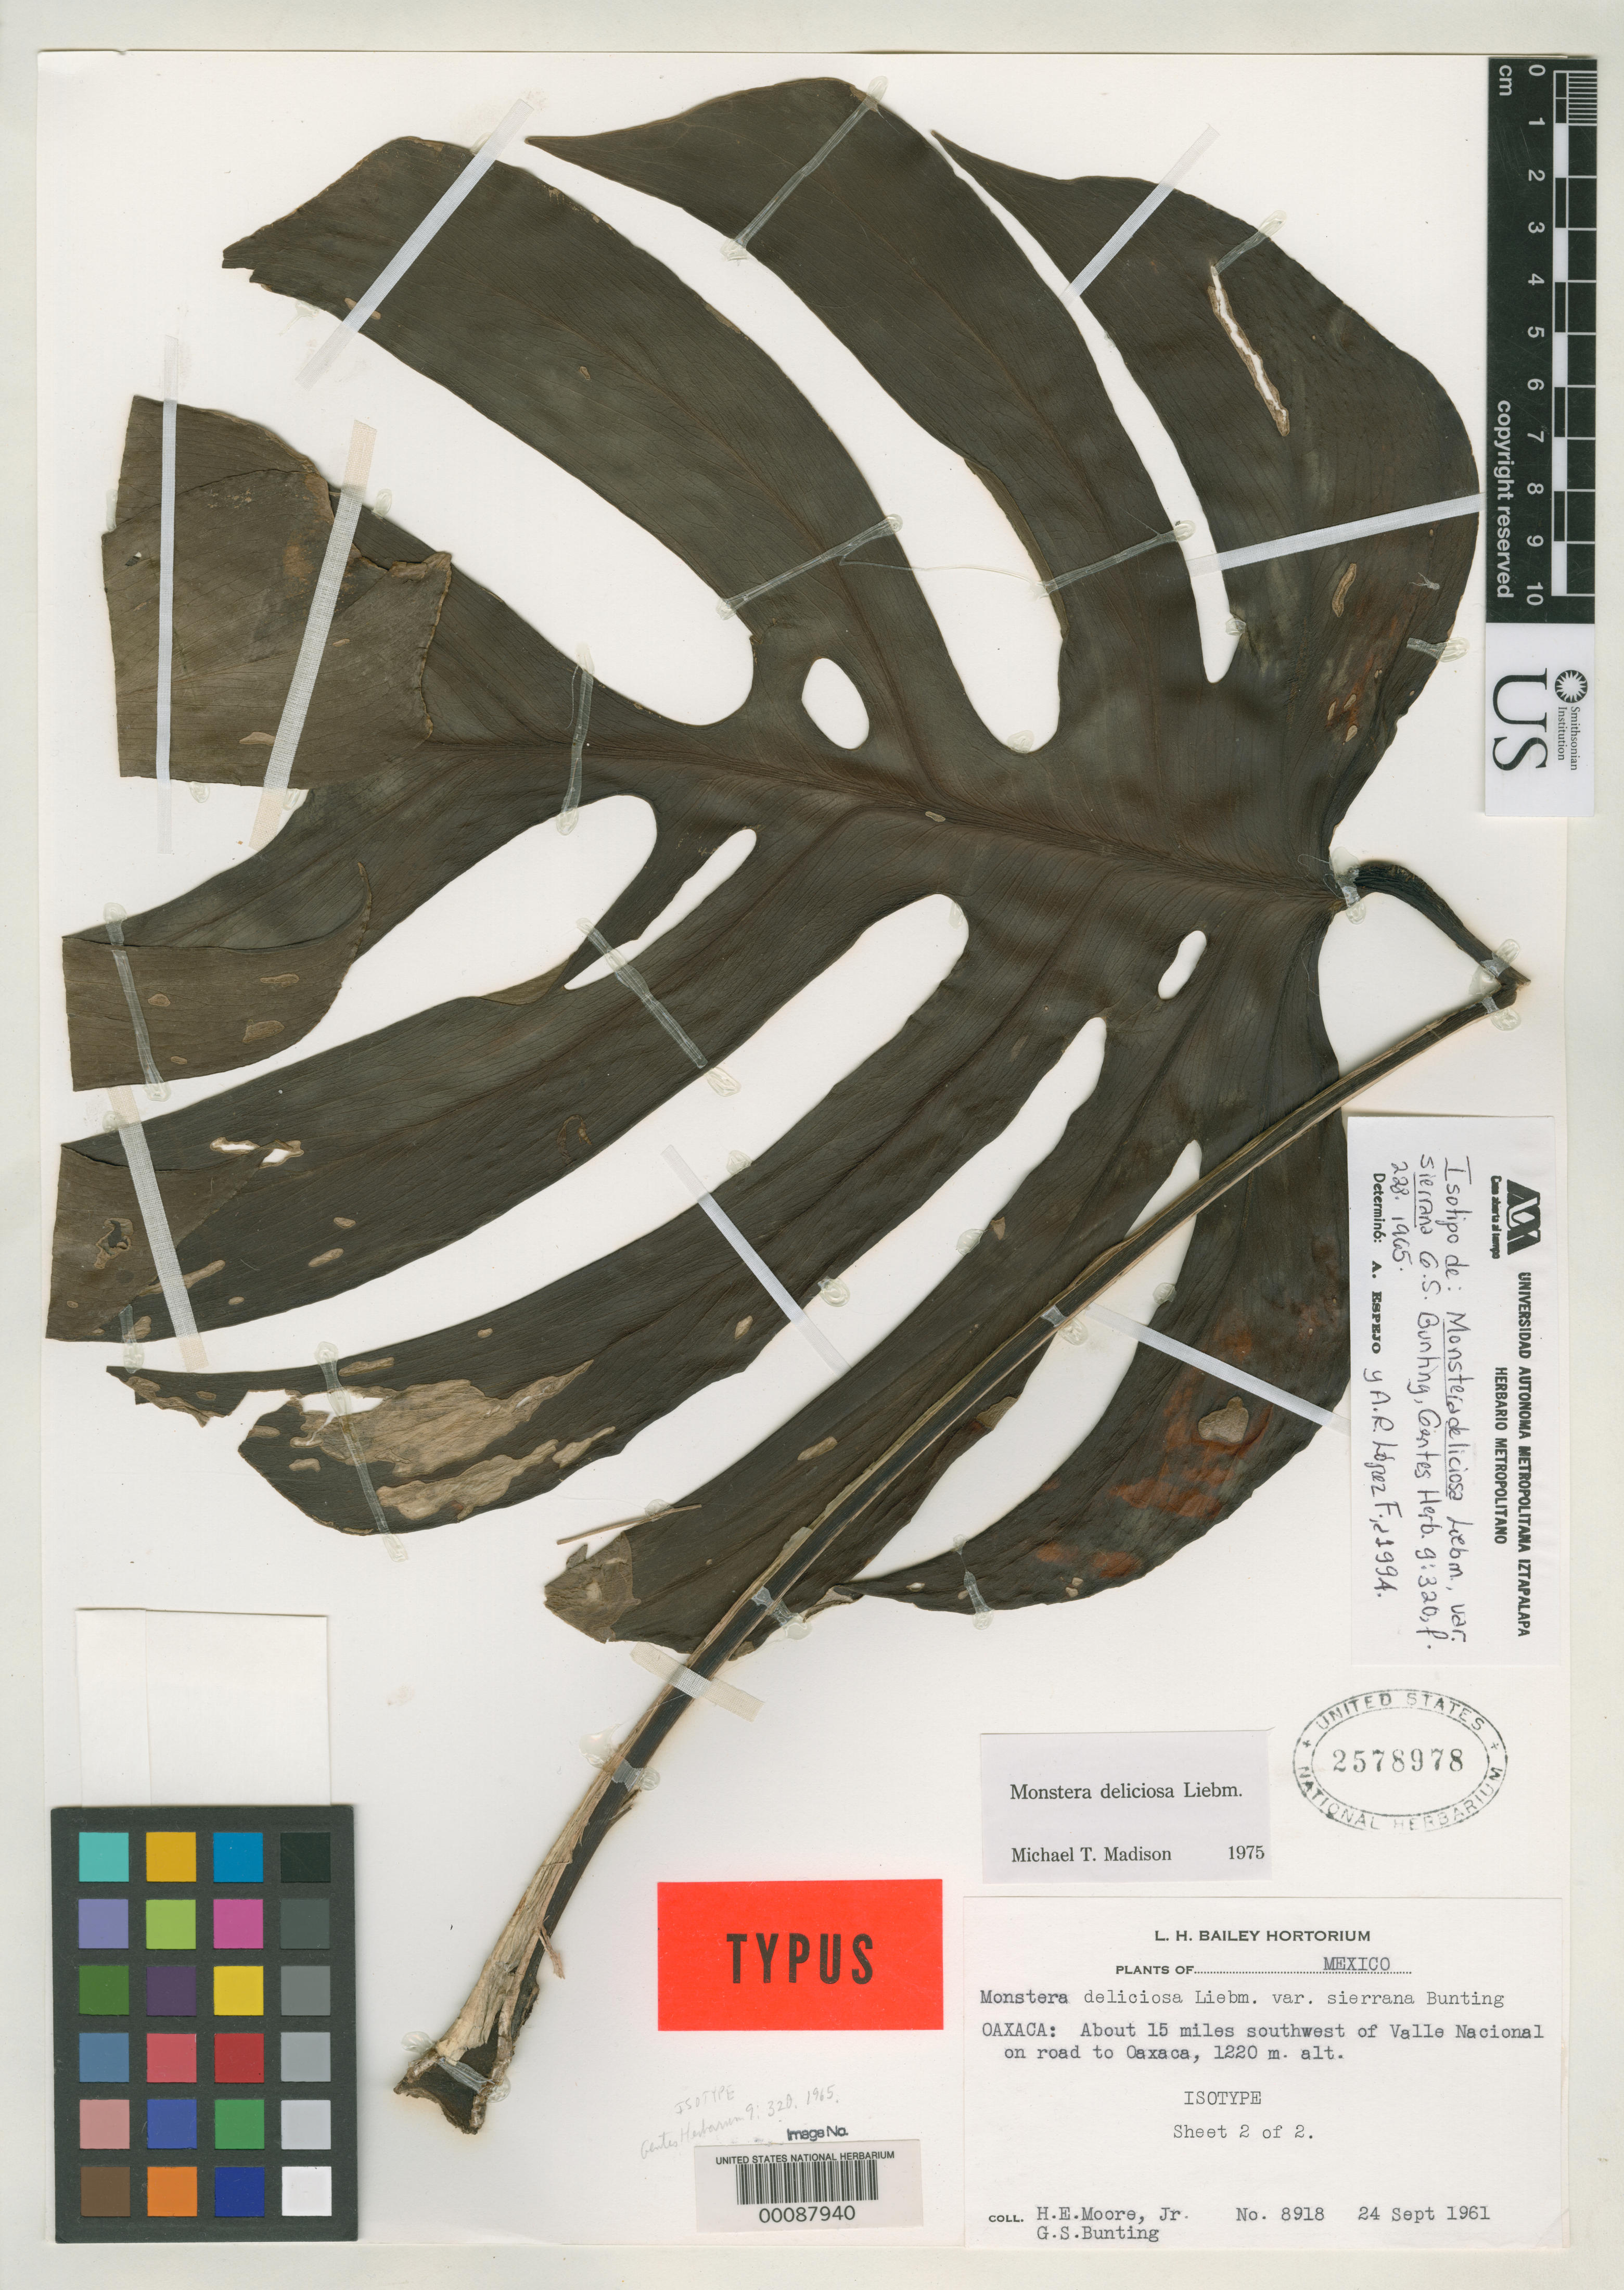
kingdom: Plantae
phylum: Tracheophyta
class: Liliopsida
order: Alismatales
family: Araceae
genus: Monstera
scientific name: Monstera deliciosa var. sierrana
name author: G.S. Bunting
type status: Isotype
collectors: H. E. Moore & G. S. Bunting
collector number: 8918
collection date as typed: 24 Sep 1961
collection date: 1961-09-24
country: Mexico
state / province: Oaxaca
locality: Sierra de Juarez, 15 mi. SE of Valle Nacional, road to Oaxaca.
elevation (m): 1220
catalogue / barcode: US 2578978